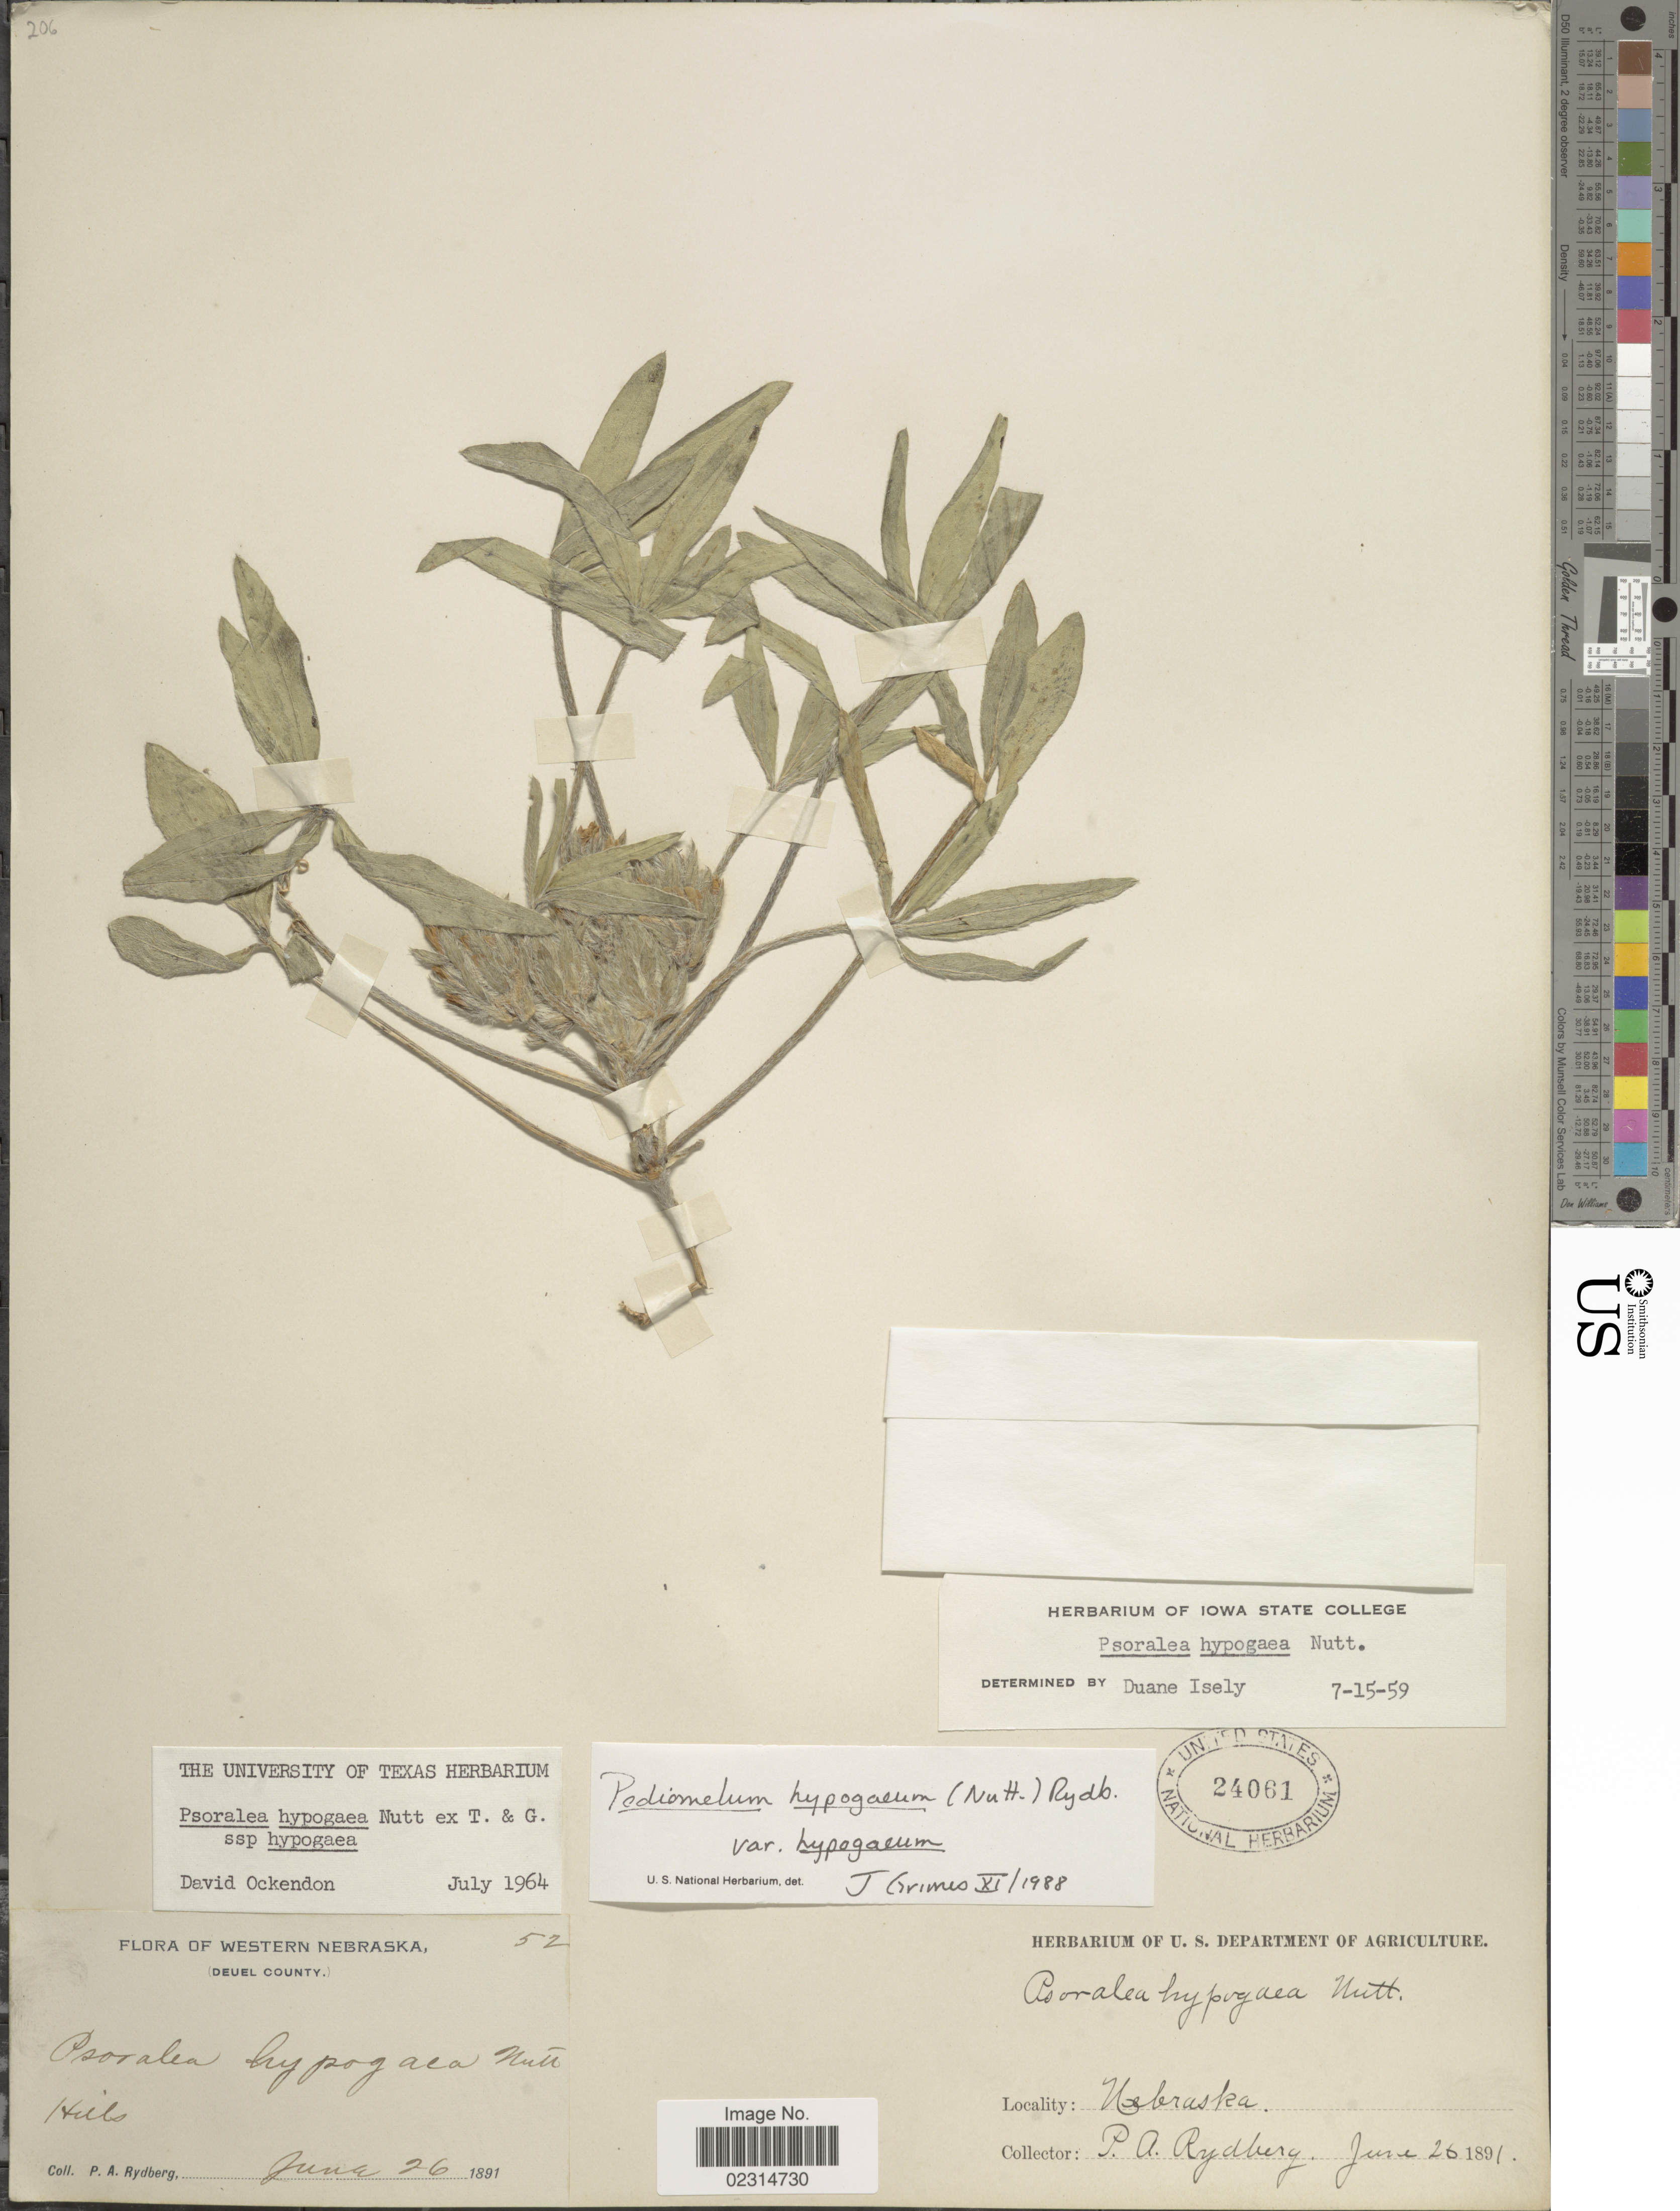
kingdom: Plantae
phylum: Tracheophyta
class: Magnoliopsida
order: Fabales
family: Fabaceae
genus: Pediomelum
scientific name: Pediomelum hypogaeum var. hypogaeum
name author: (Nutt.) Rydb.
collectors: P. A. Rydberg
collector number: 52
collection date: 1891-06-26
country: United States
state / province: Nebraska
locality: Western Nebraska, (Deuel County), Hills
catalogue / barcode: US 24061